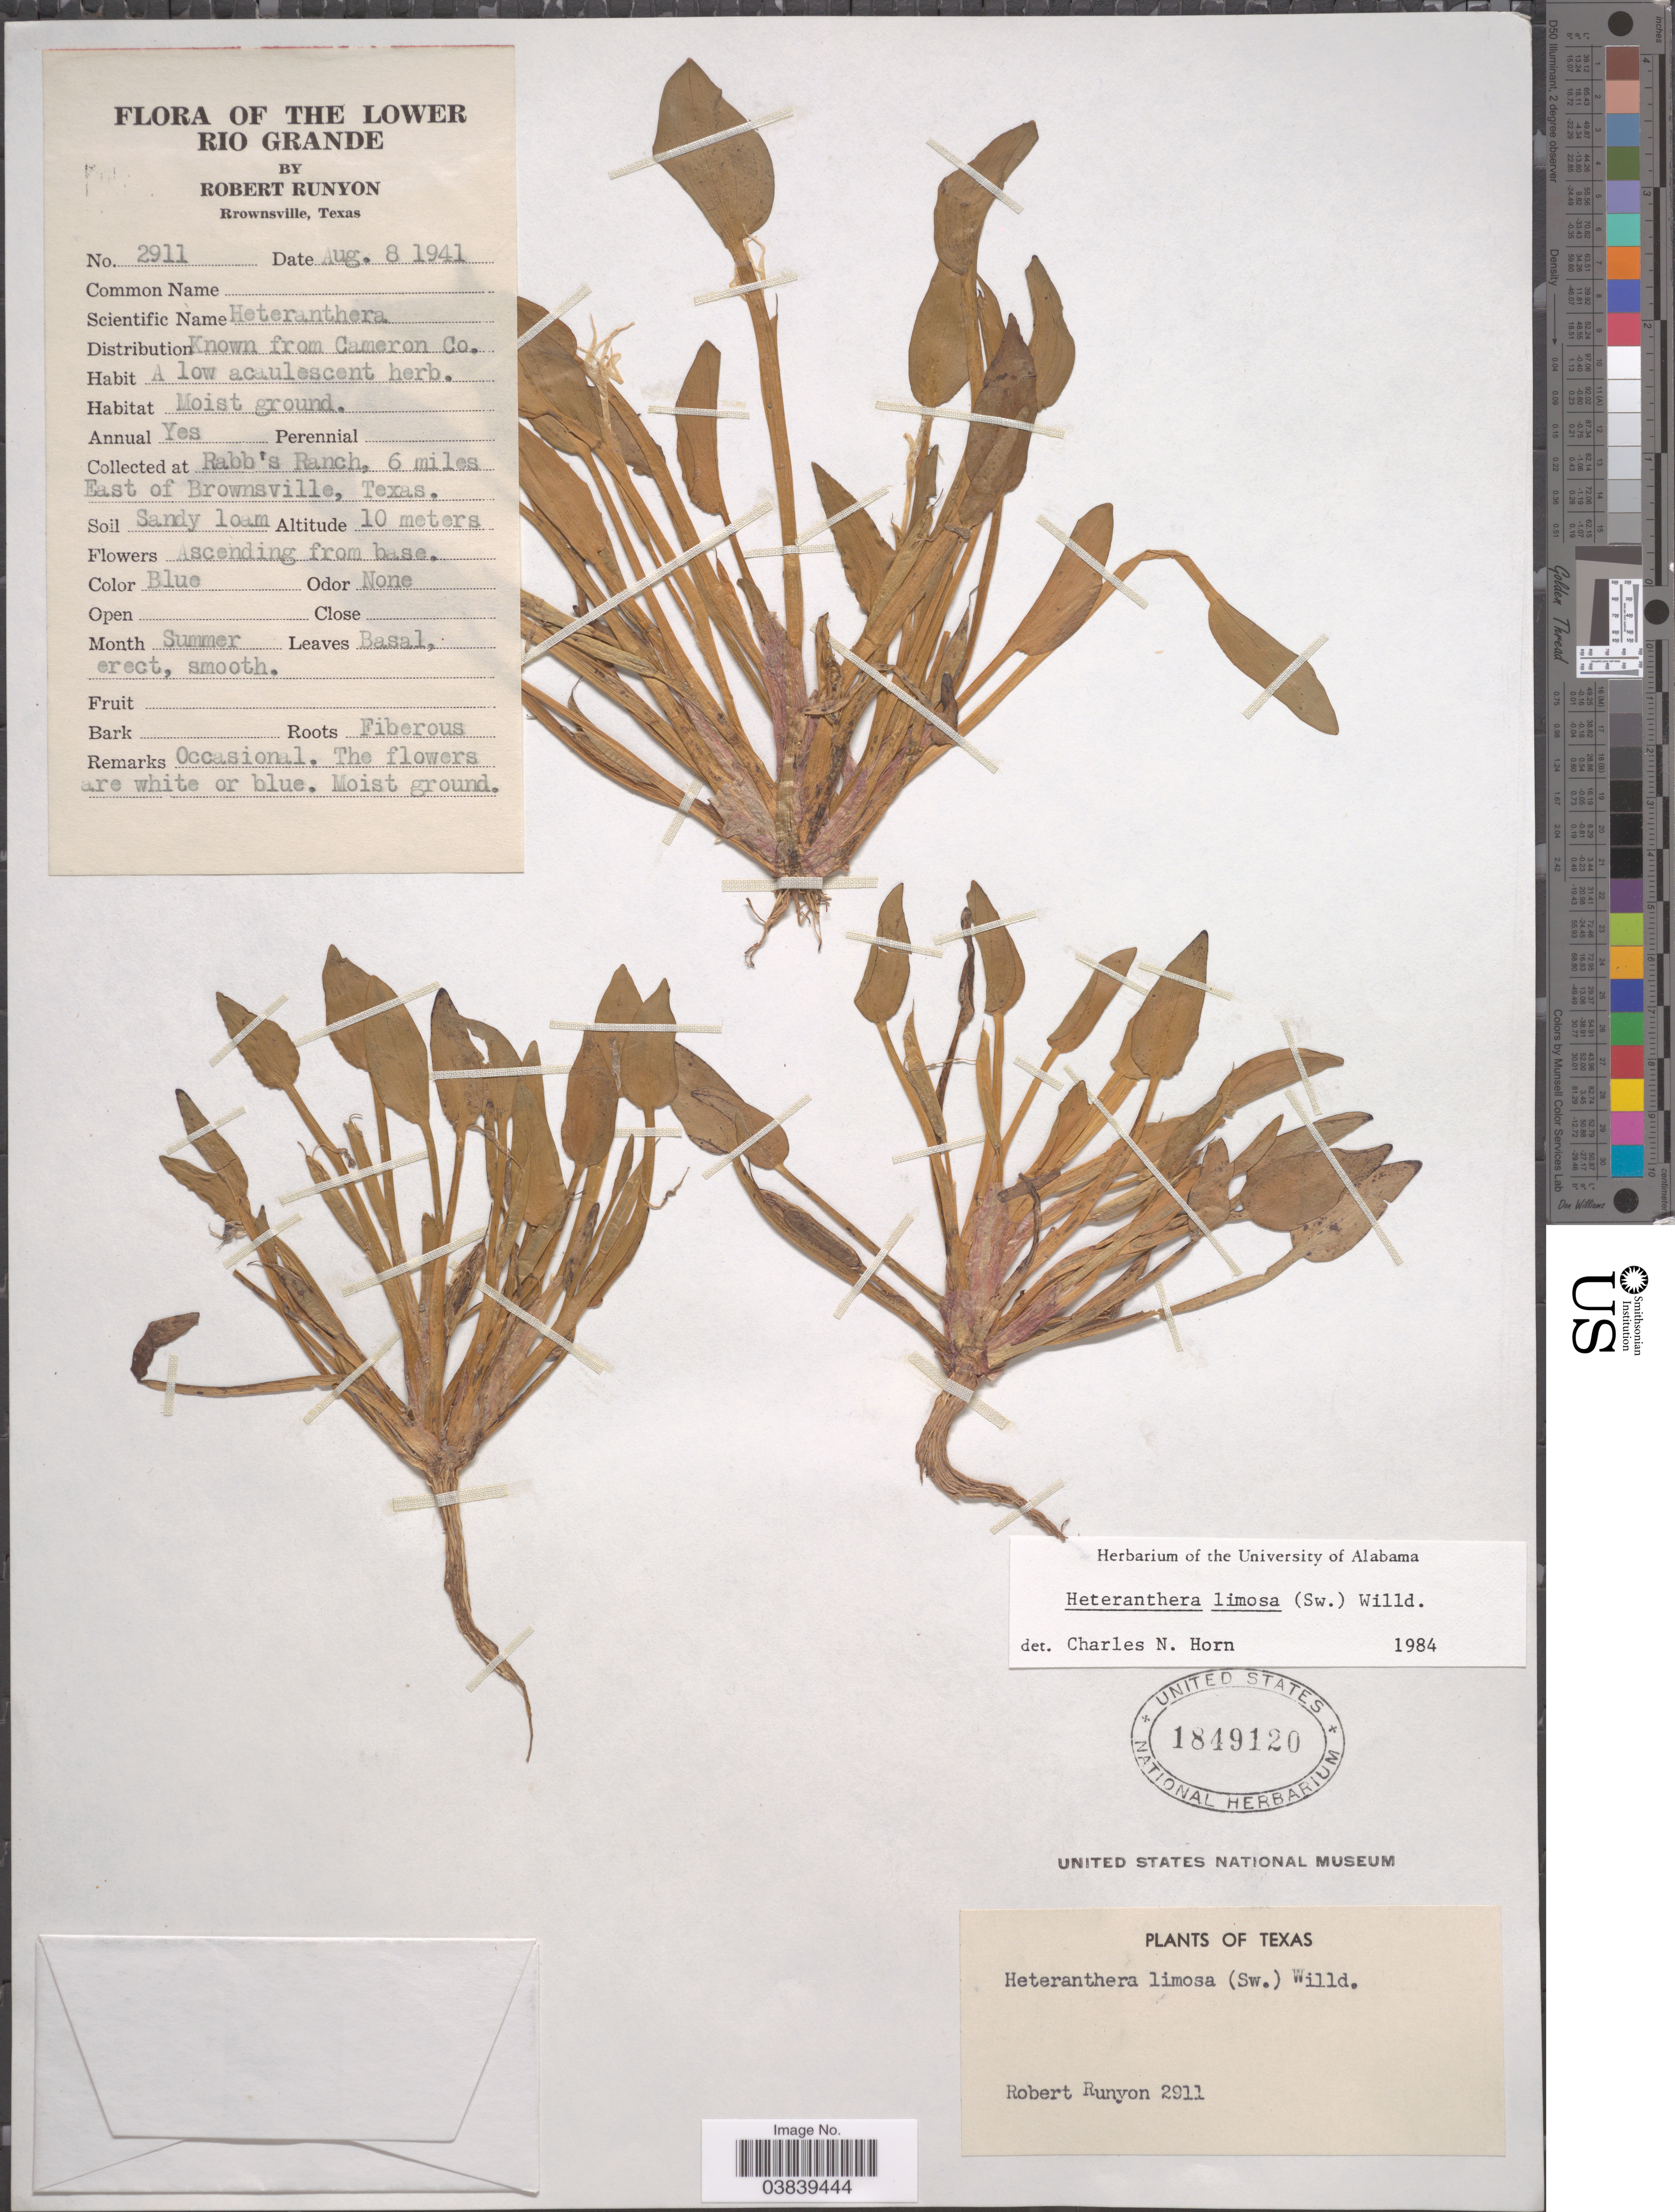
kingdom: Plantae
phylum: Tracheophyta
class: Liliopsida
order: Commelinales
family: Pontederiaceae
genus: Heteranthera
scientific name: Heteranthera limosa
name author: (Sw.) Willd.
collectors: R. Runyon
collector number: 2911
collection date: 1941-08-08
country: United States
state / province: Texas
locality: The Lower Rio Grande. Rabb's Ranch, 6 miles East of Brownsville.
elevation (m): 10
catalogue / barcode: US 1849120